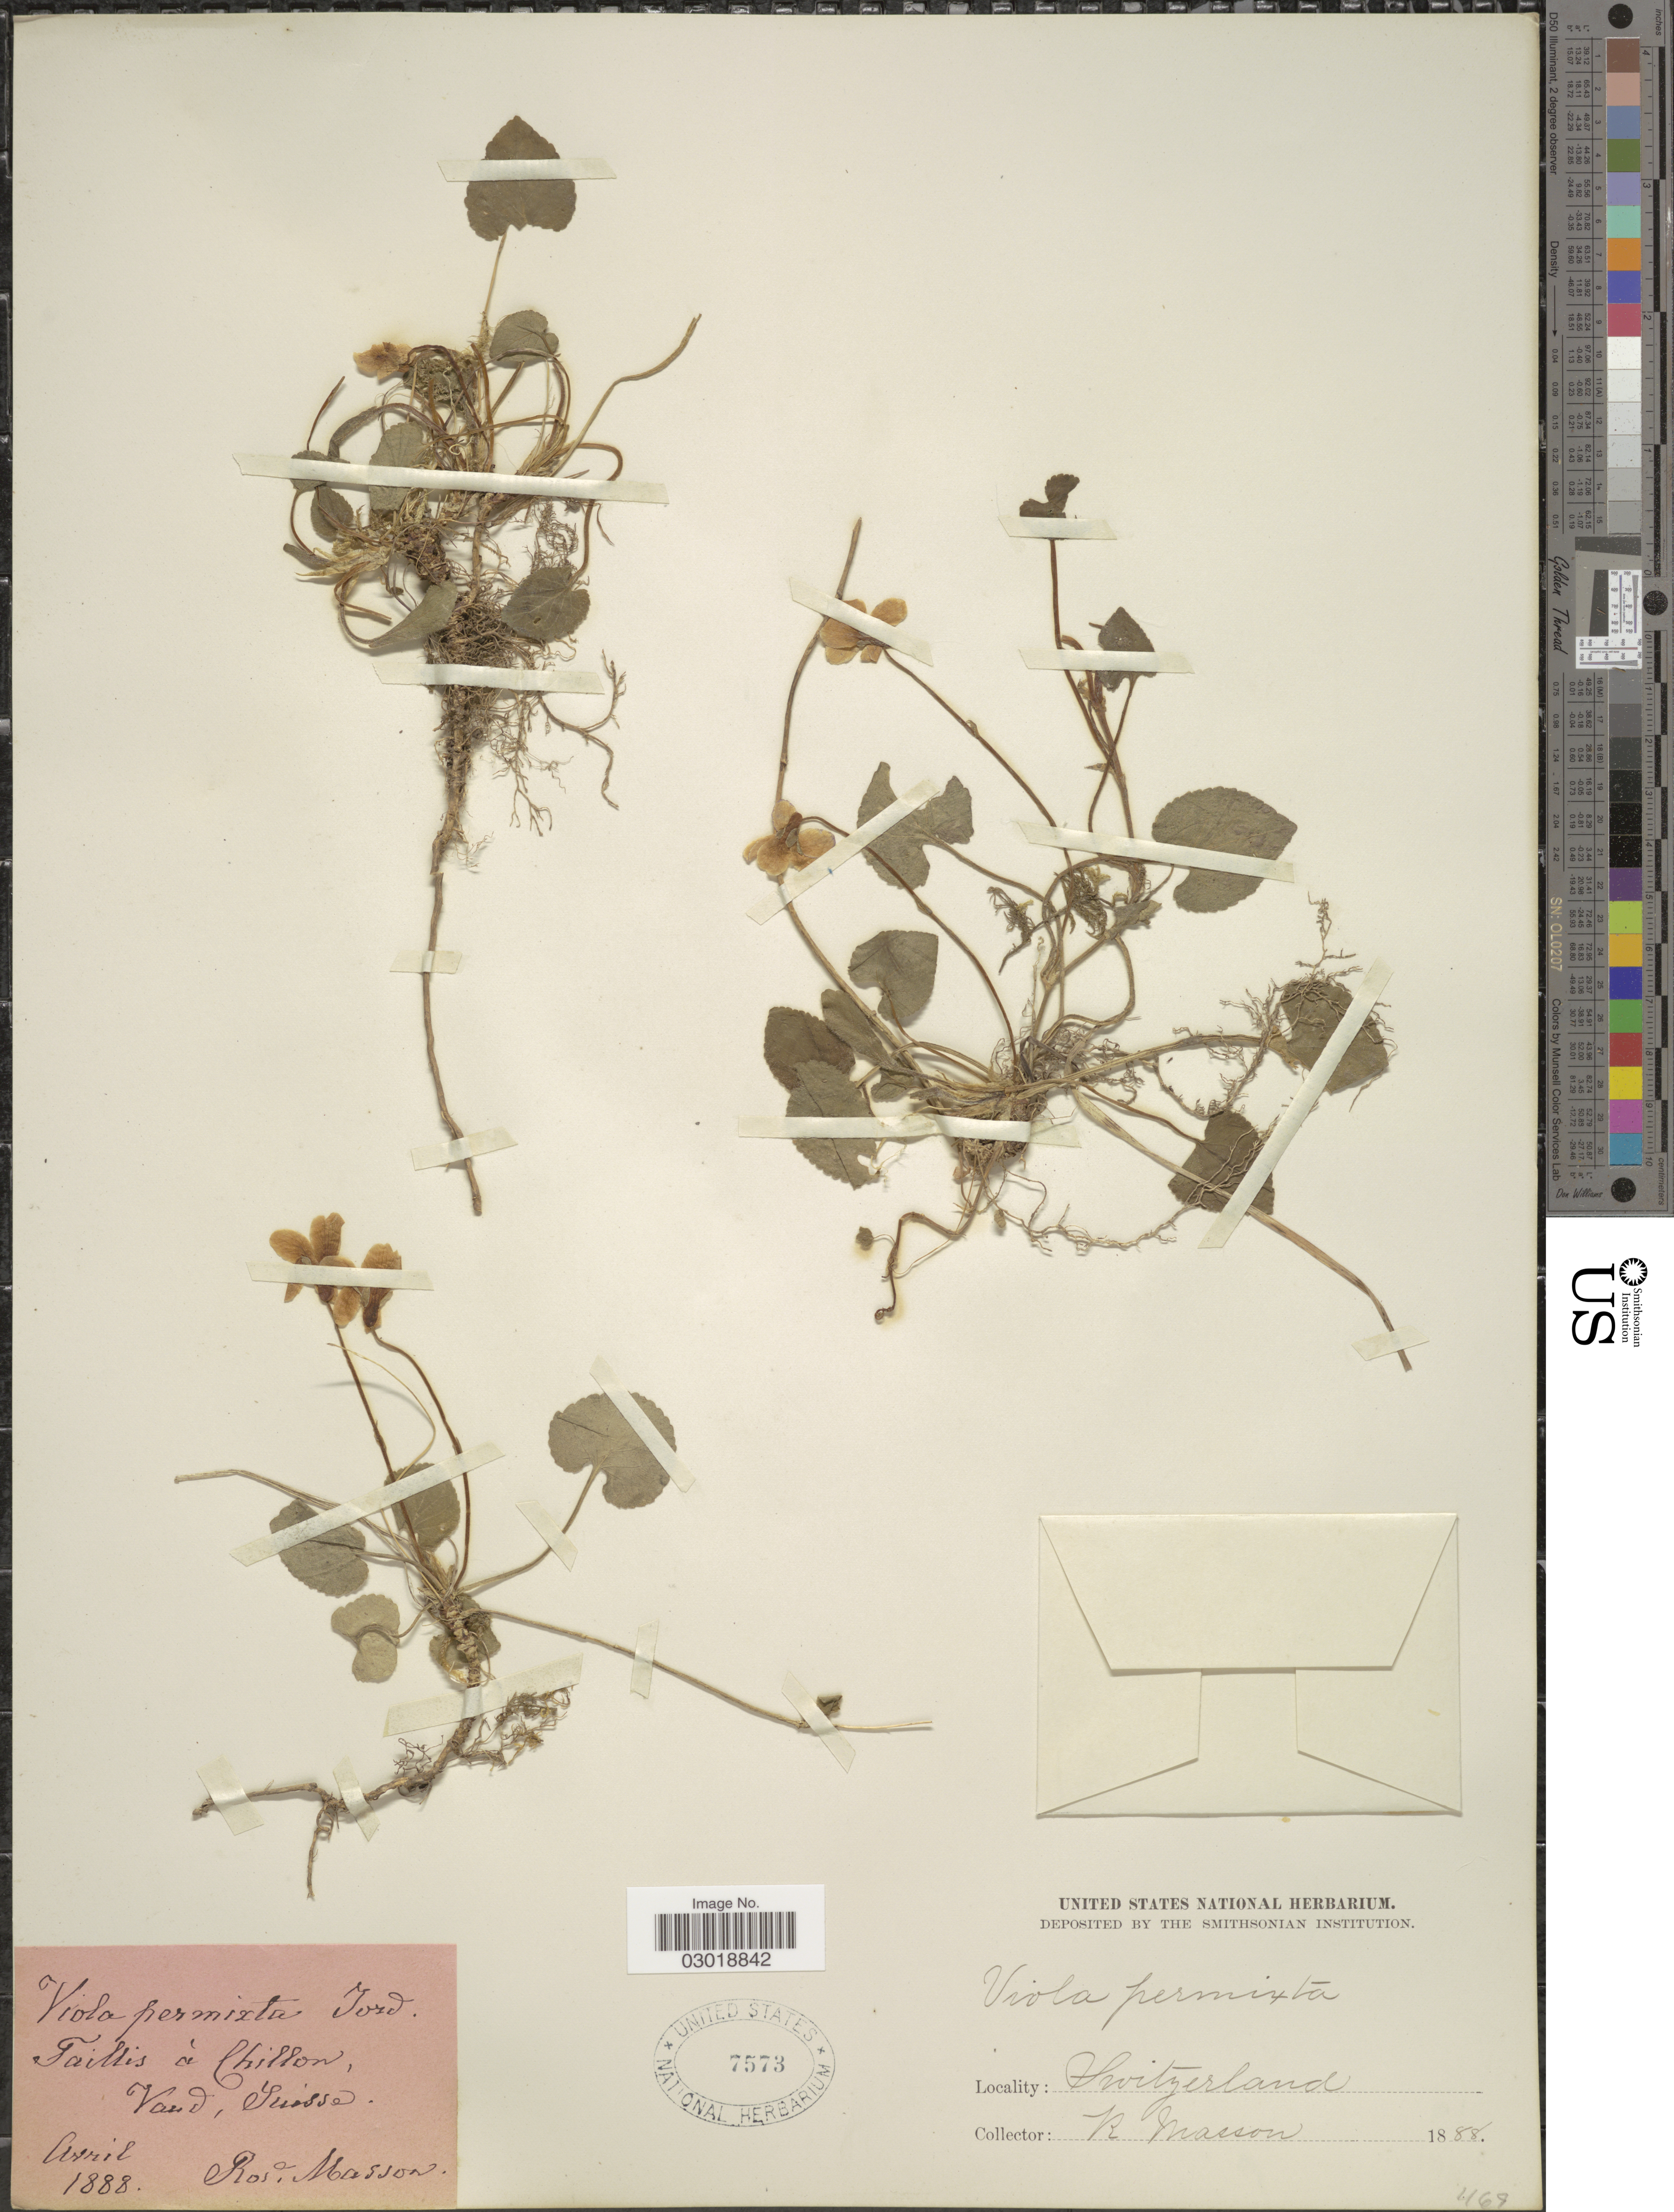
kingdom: Plantae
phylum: Tracheophyta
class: Magnoliopsida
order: Malpighiales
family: Violaceae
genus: Viola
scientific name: Viola x permixta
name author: Jord.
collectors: R. Masson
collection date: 1888-04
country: Switzerland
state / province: Vaud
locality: Taillis à Chillon, Vaud, Suisse.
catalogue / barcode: US 7573